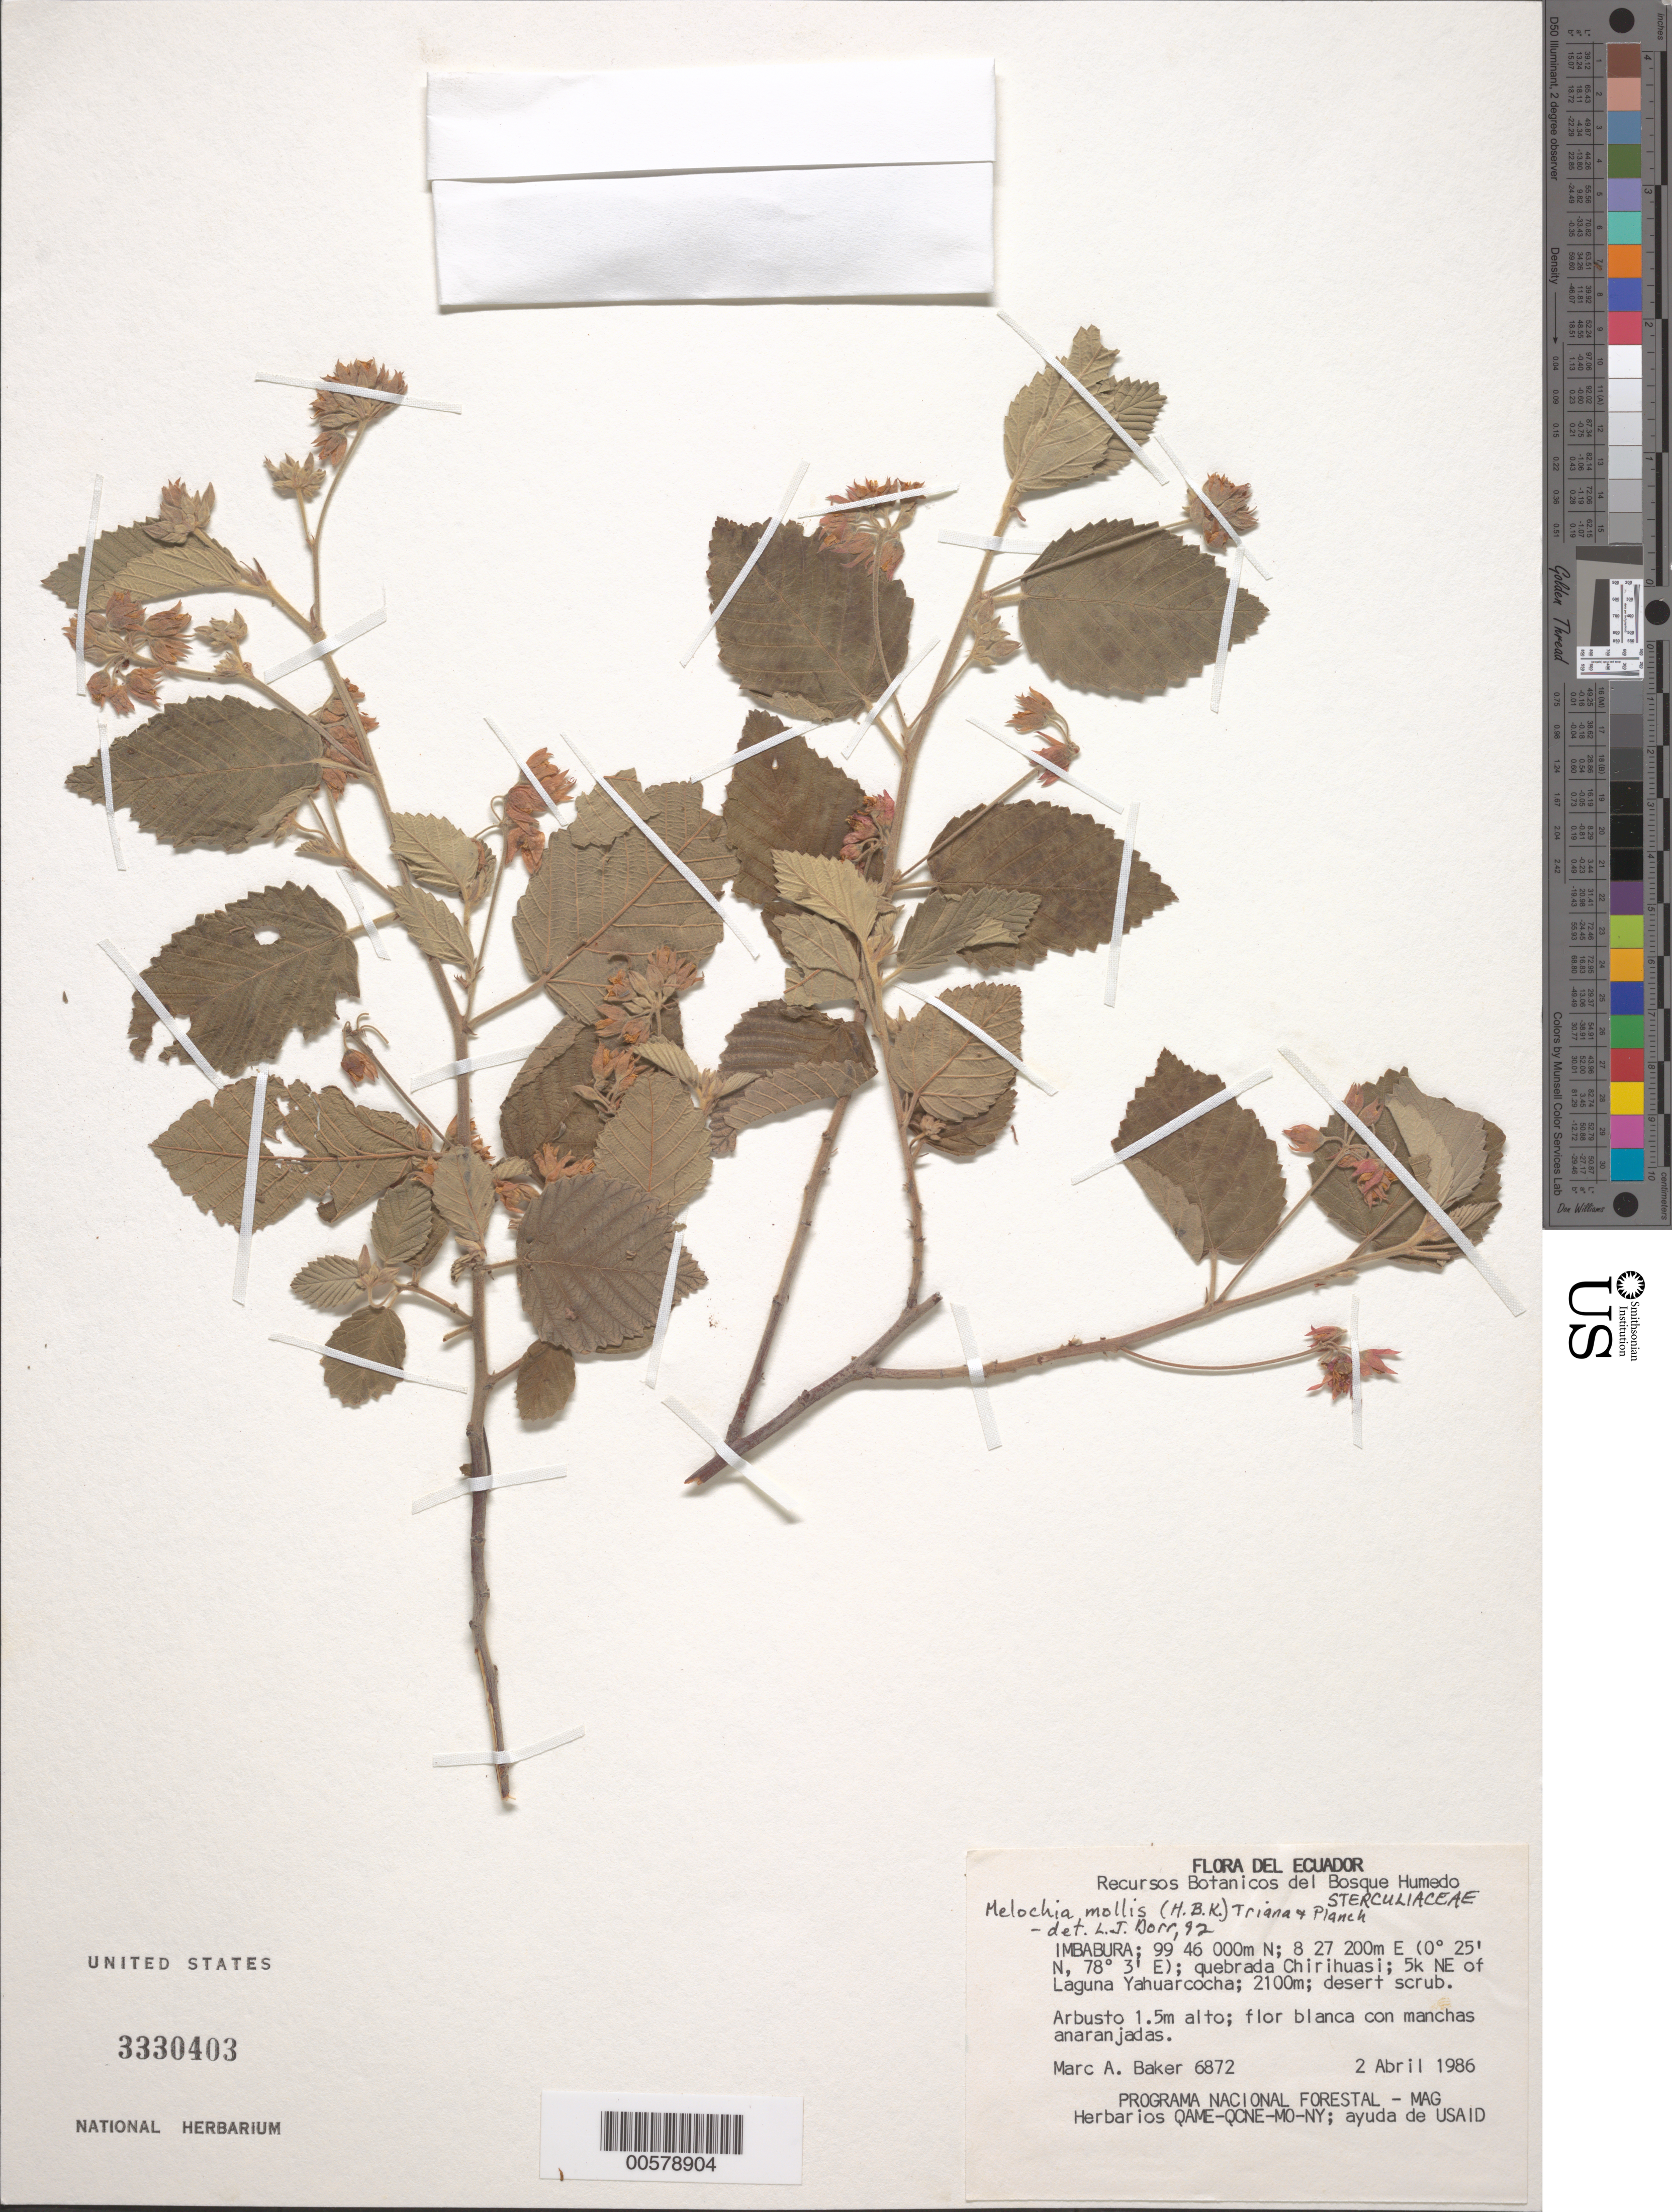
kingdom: Plantae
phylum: Tracheophyta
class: Magnoliopsida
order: Malvales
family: Malvaceae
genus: Melochia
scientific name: Melochia mollis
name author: (Kunth) Triana & Planch.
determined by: Dorr, L. J., (BOT), Smithsonian Institution - National Museum of Natural History (UNITED STATES)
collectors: M. A. Baker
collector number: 6872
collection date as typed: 02 Apr 1986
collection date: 1986-04-02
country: Ecuador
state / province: Imbabura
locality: Quebrada Chirihuasi, 5 km NE of Laguna Yahuarcocha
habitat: Desert scrub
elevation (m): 2100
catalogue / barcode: US 3330403